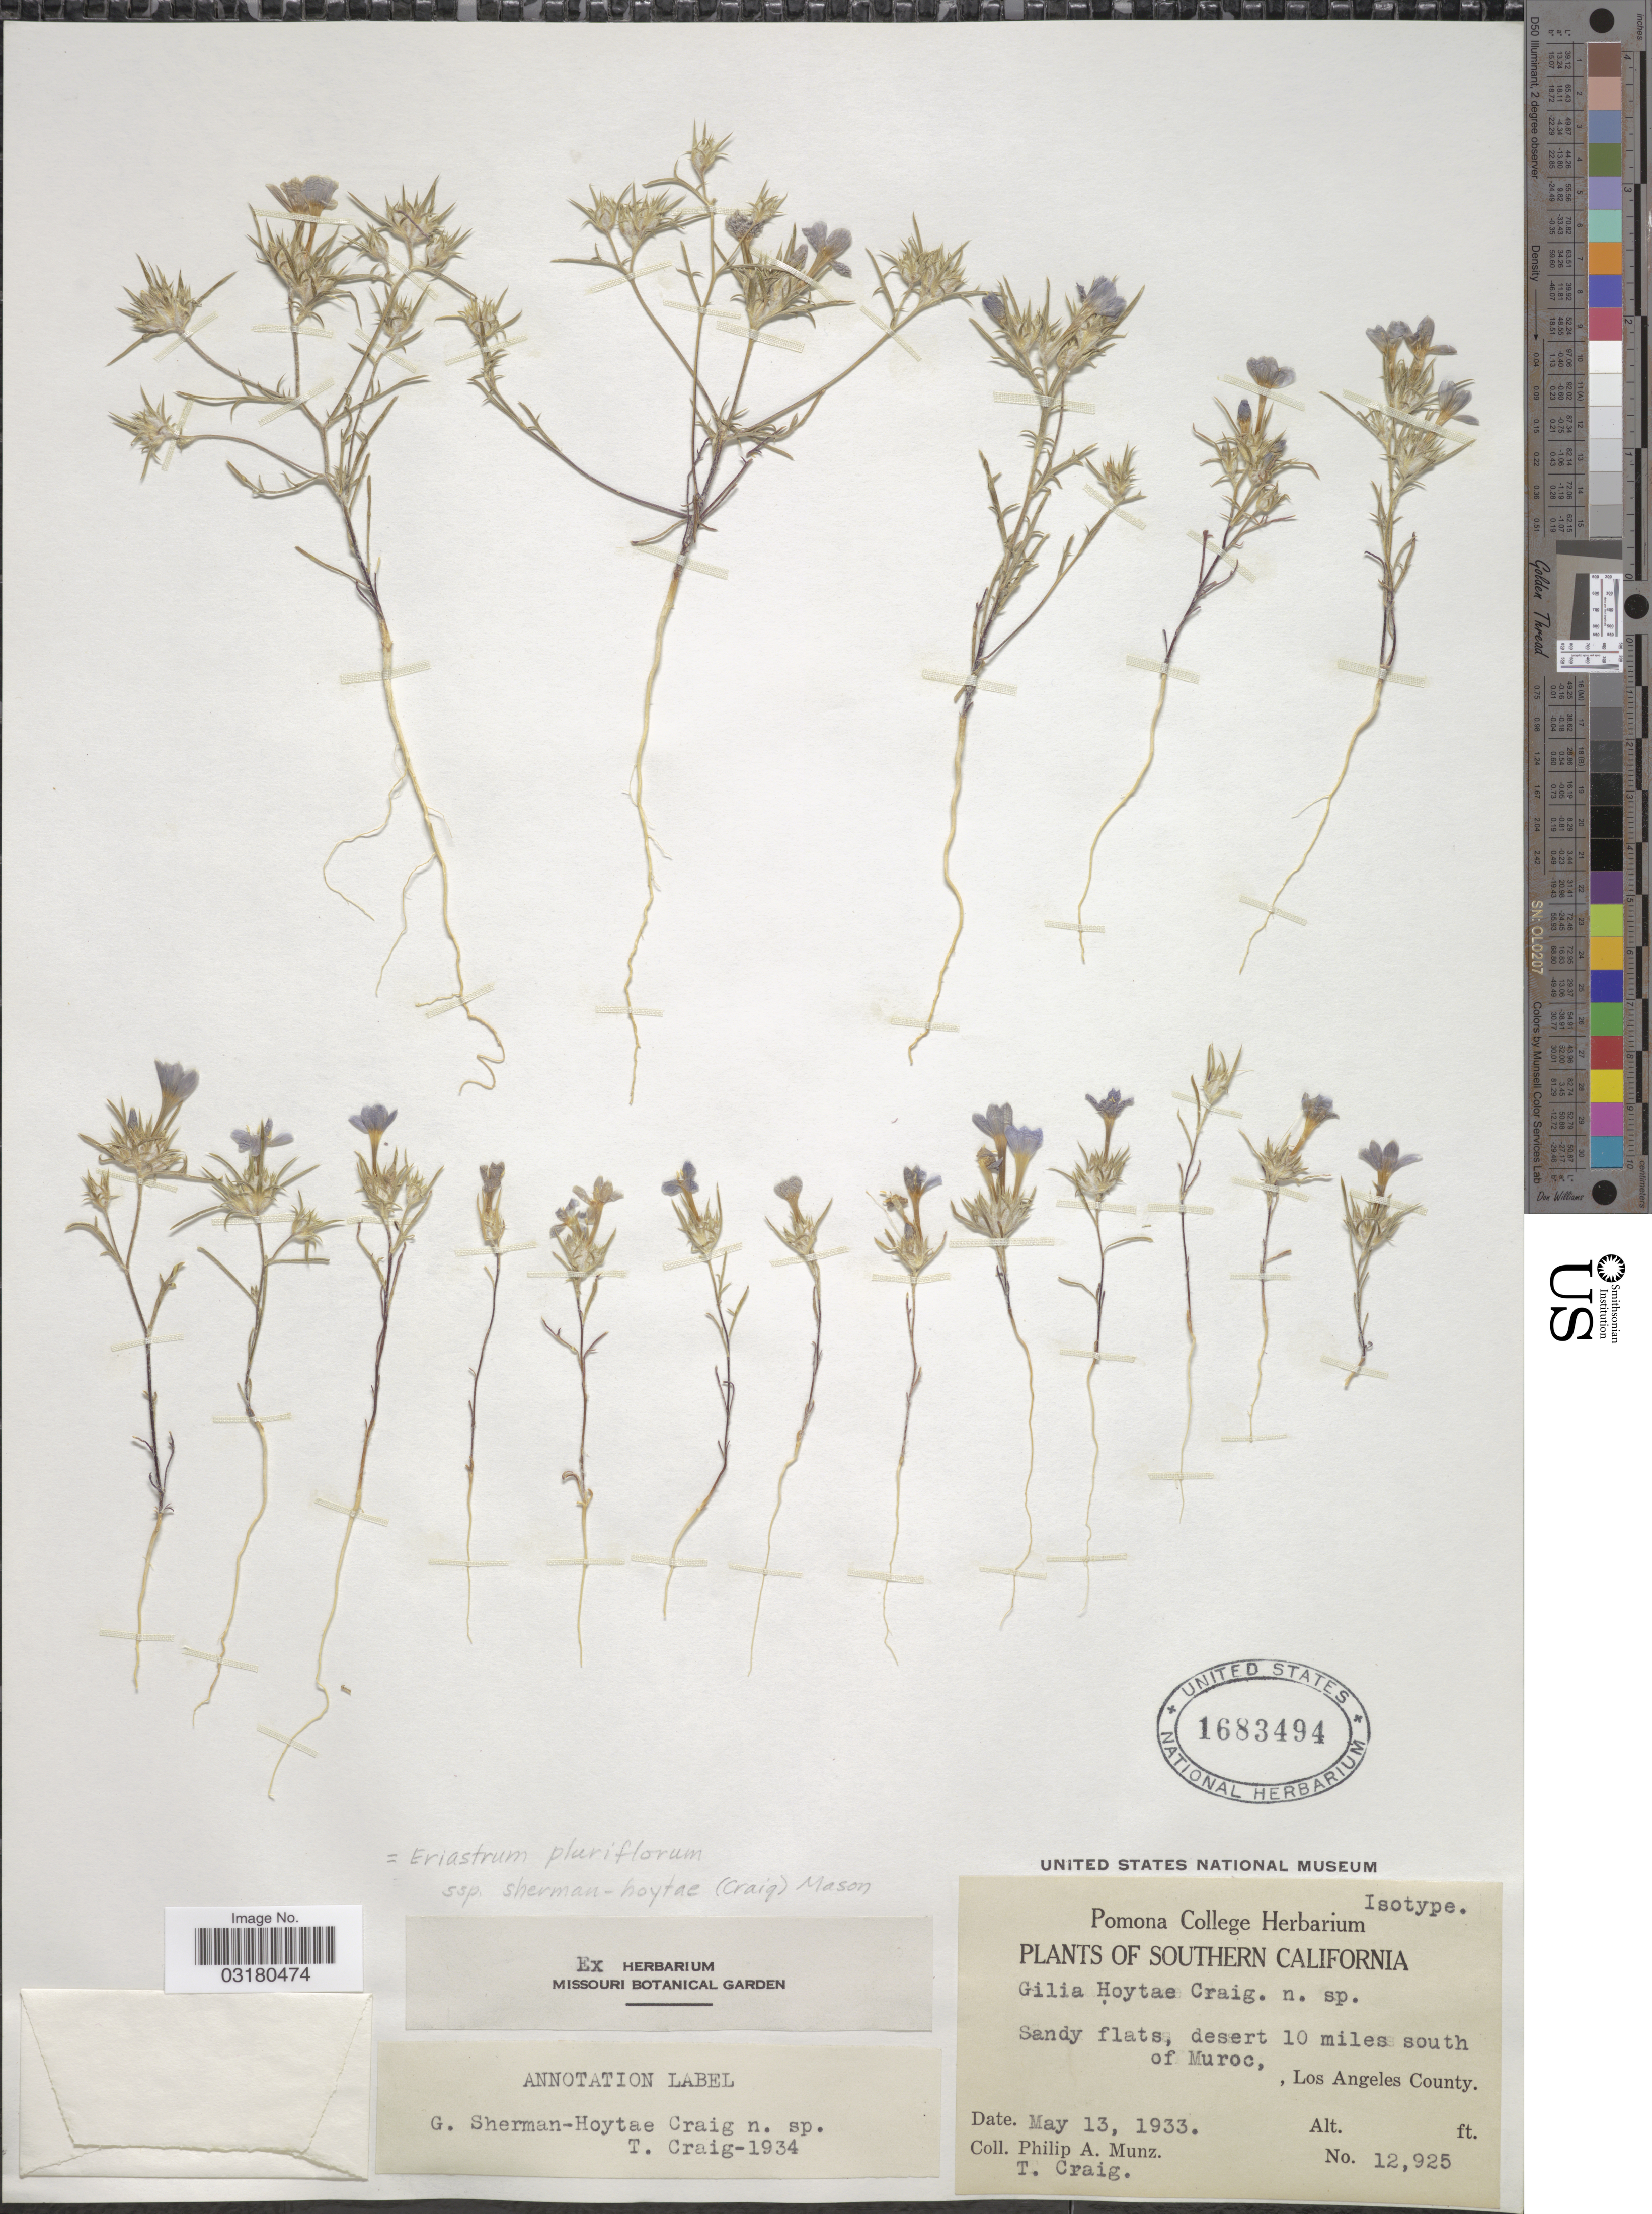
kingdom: Plantae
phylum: Tracheophyta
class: Magnoliopsida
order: Ericales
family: Polemoniaceae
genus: Eriastrum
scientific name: Eriastrum pluriflorum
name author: (A. Heller) H. Mason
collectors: P. A. Munz & T. Craig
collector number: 12925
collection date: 1933-05-13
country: United States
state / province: California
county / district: Los Angeles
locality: Southern California, desert 10 miles south of Muroc, Los Angeles County.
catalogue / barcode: US 1683494